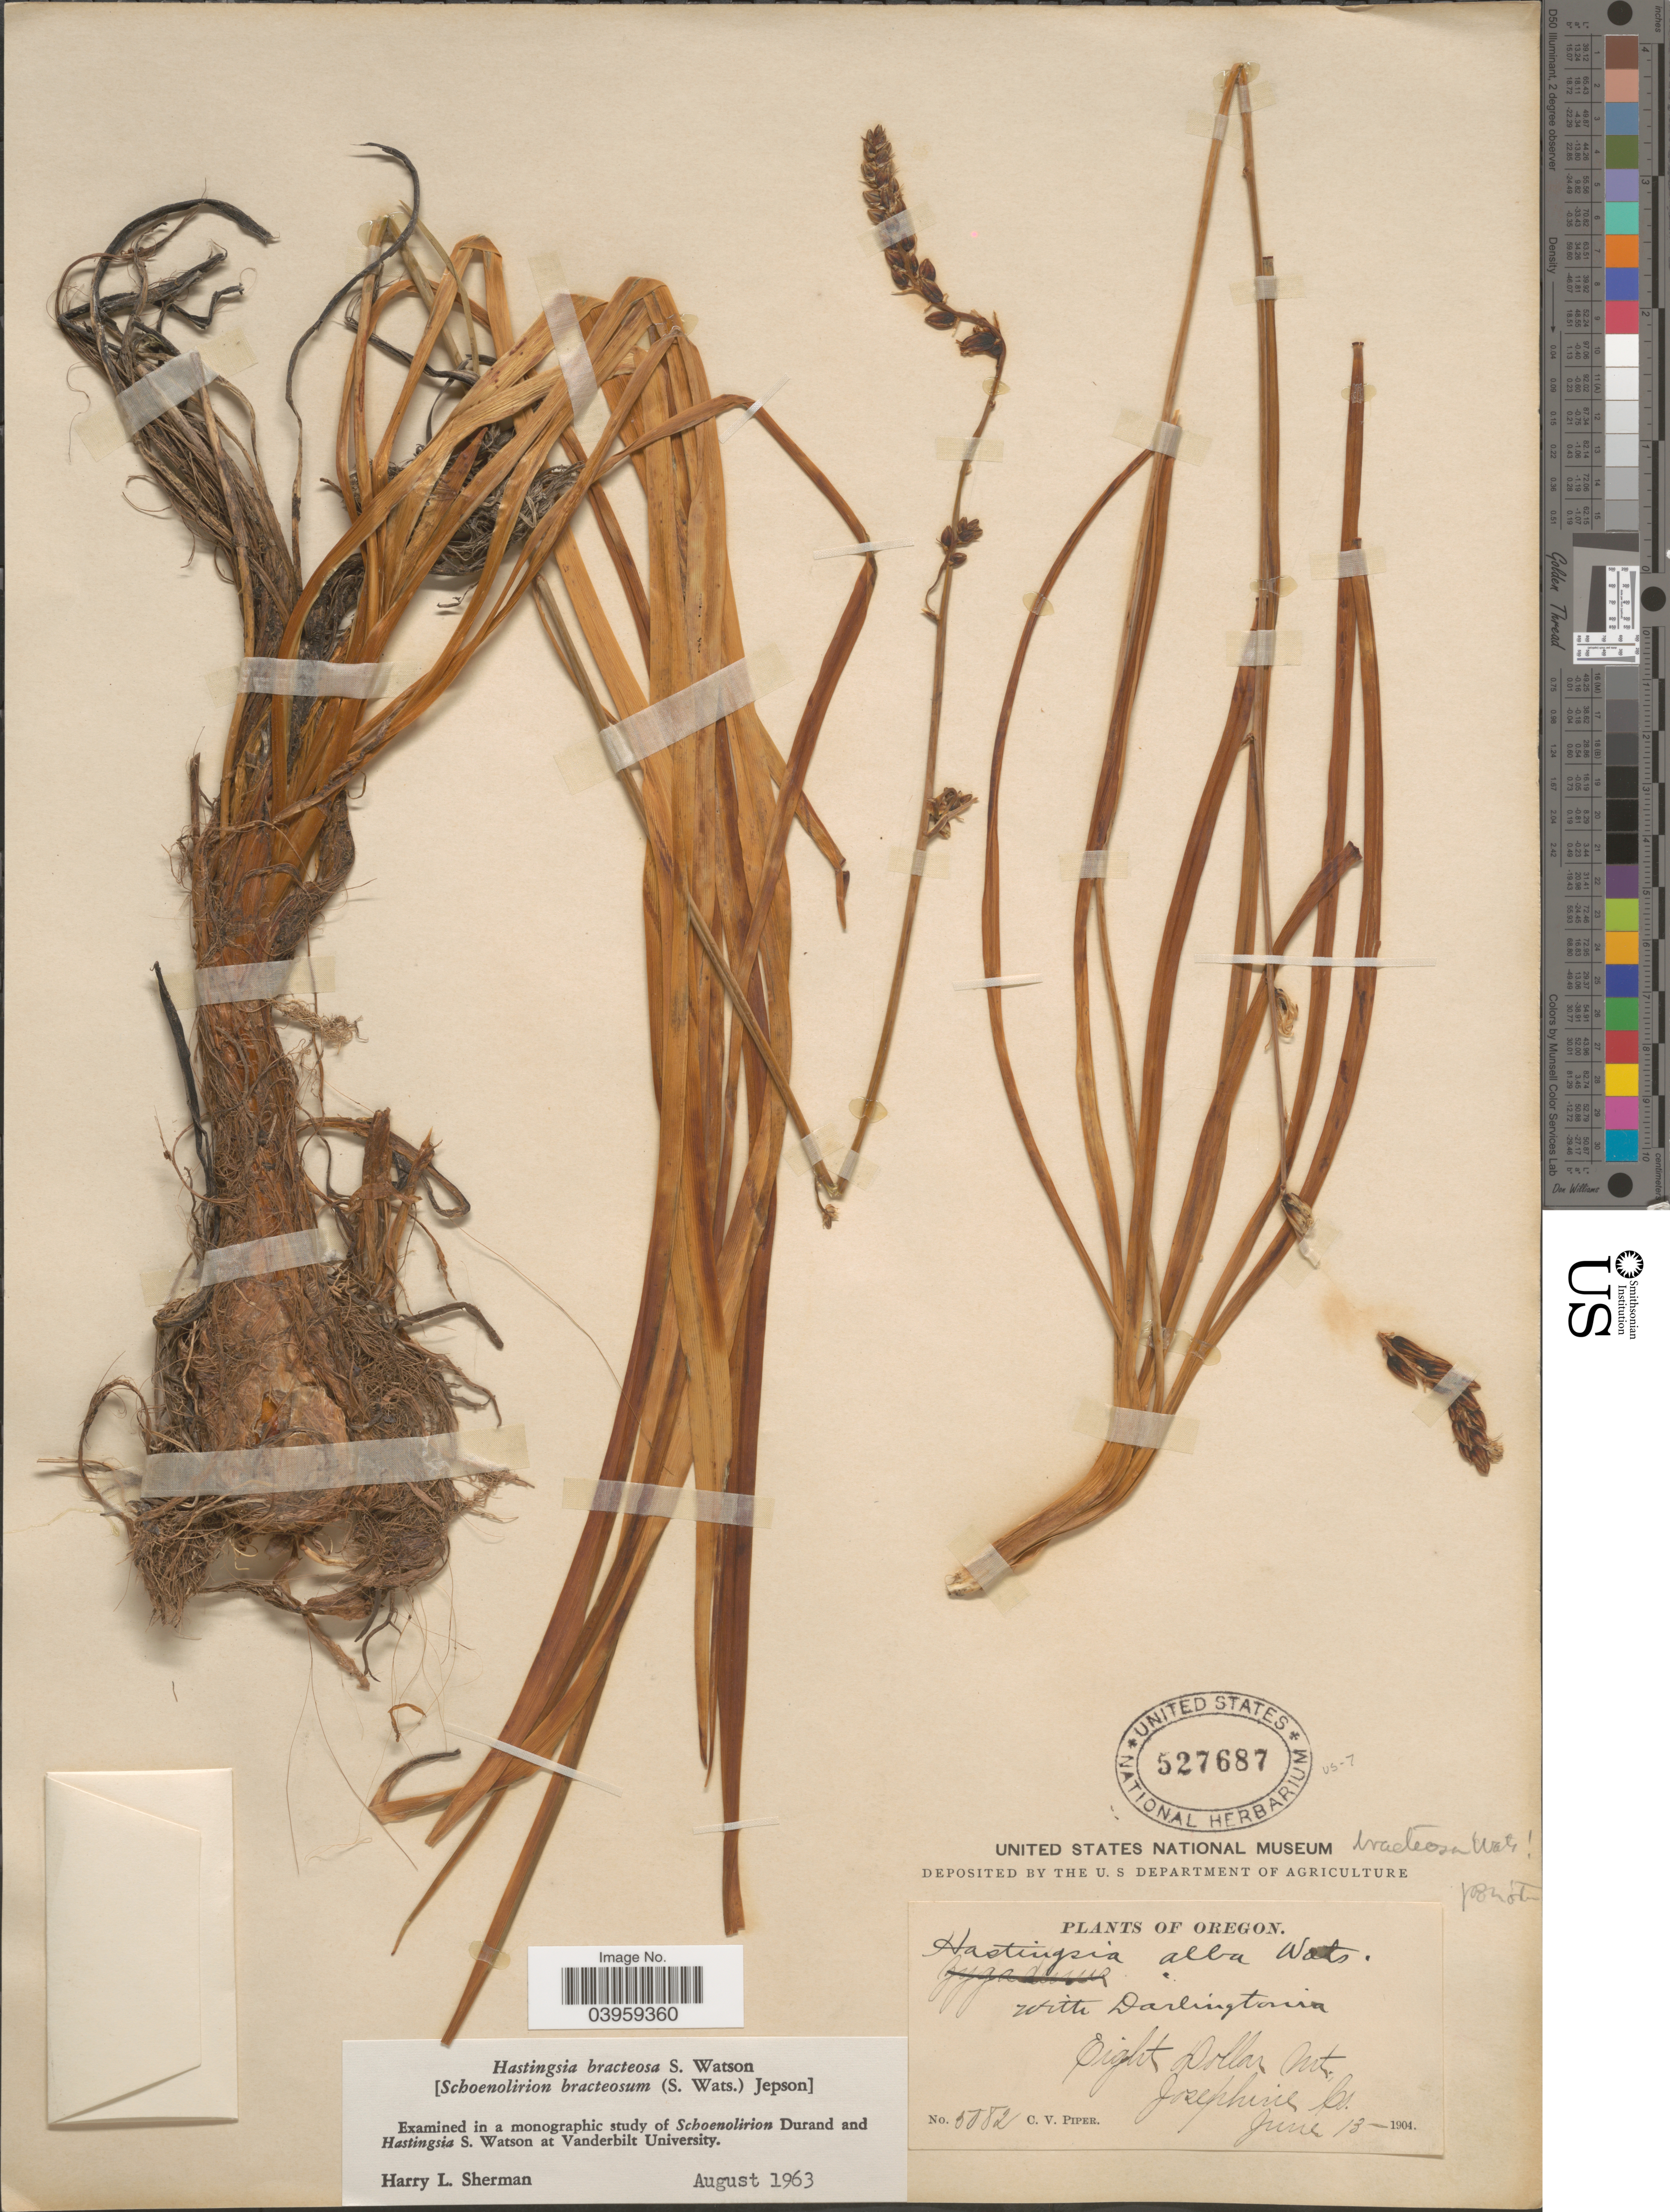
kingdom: Plantae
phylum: Tracheophyta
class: Liliopsida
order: Asparagales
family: Asparagaceae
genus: Hastingsia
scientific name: Hastingsia bracteosa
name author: S. Watson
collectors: C. V. Piper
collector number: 5082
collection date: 1904-06-13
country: United States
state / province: Oregon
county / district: Josephine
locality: Eight Dollar Mt. Josephine Co.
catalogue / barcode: US 527687